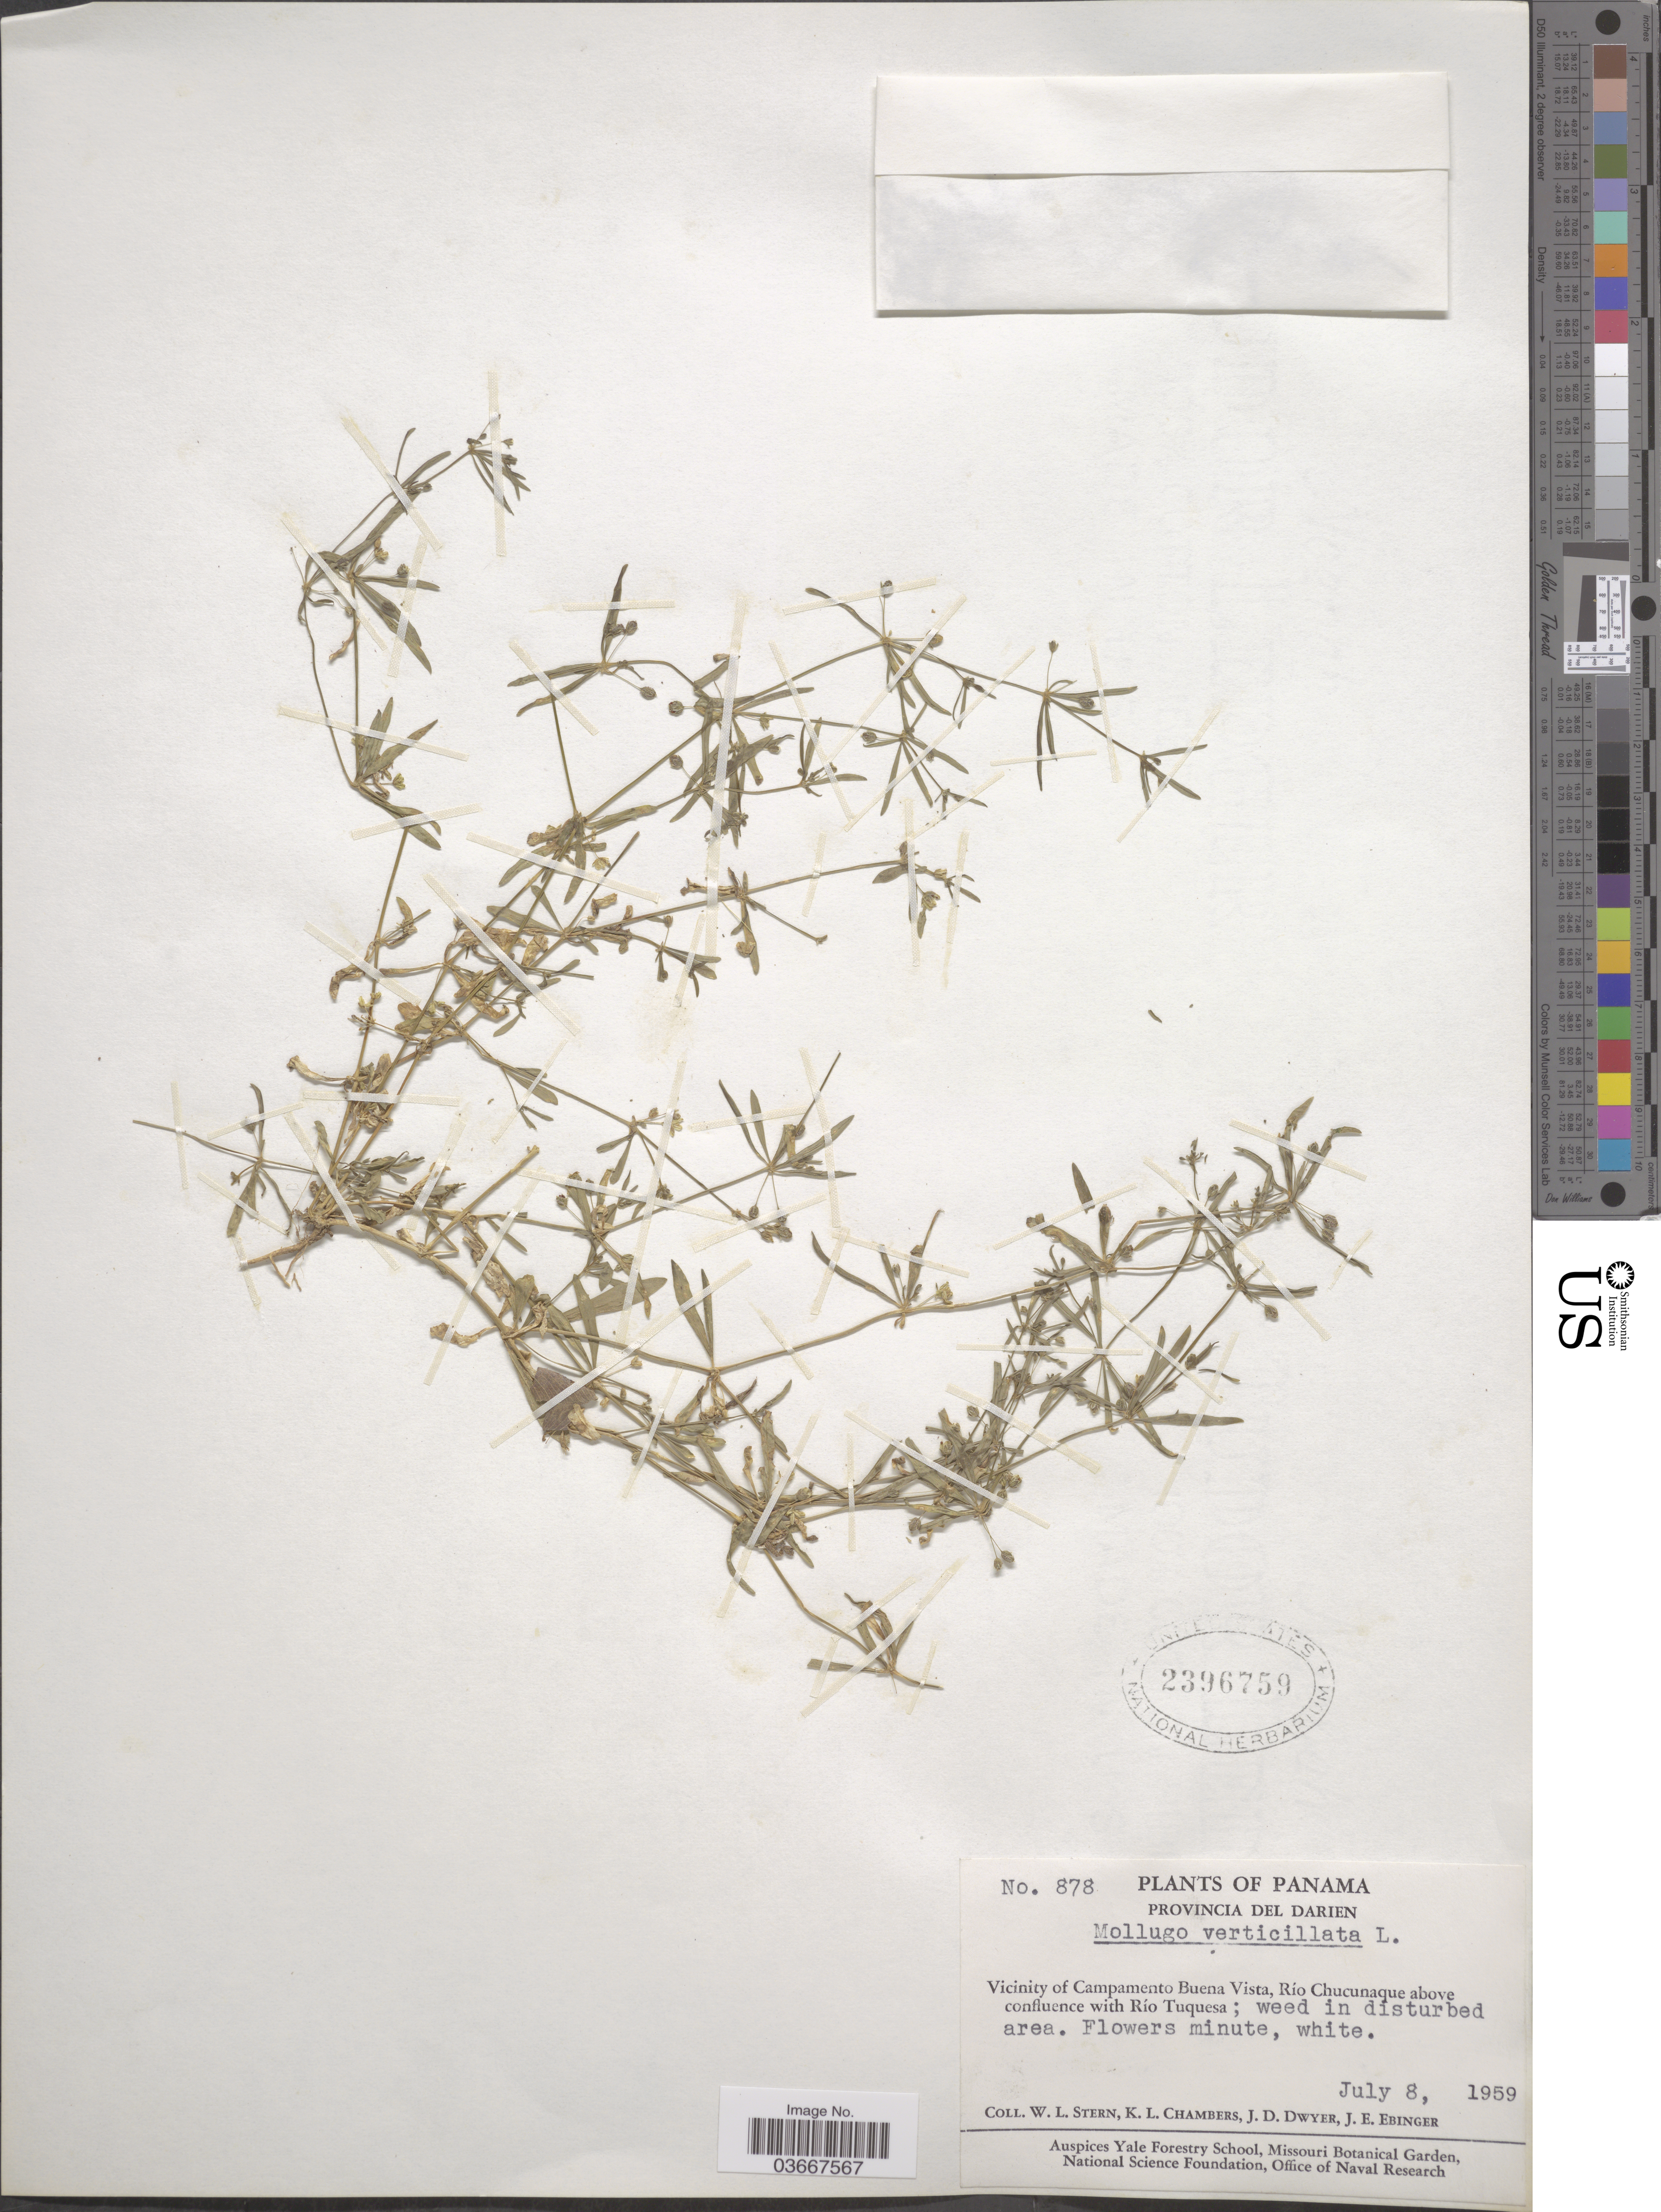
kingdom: Plantae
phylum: Tracheophyta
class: Magnoliopsida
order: Caryophyllales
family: Molluginaceae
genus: Mollugo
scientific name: Mollugo verticillata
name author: L.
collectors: W. L. Stern, K. Chambers, J. D. Dwyer & J. Ebinger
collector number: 878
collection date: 1959-07-08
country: Panama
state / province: Darién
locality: Vicinity of Campamento Buena Vista, Río Chucunaque above confluence with Río Tuquesa.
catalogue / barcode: US 2396759